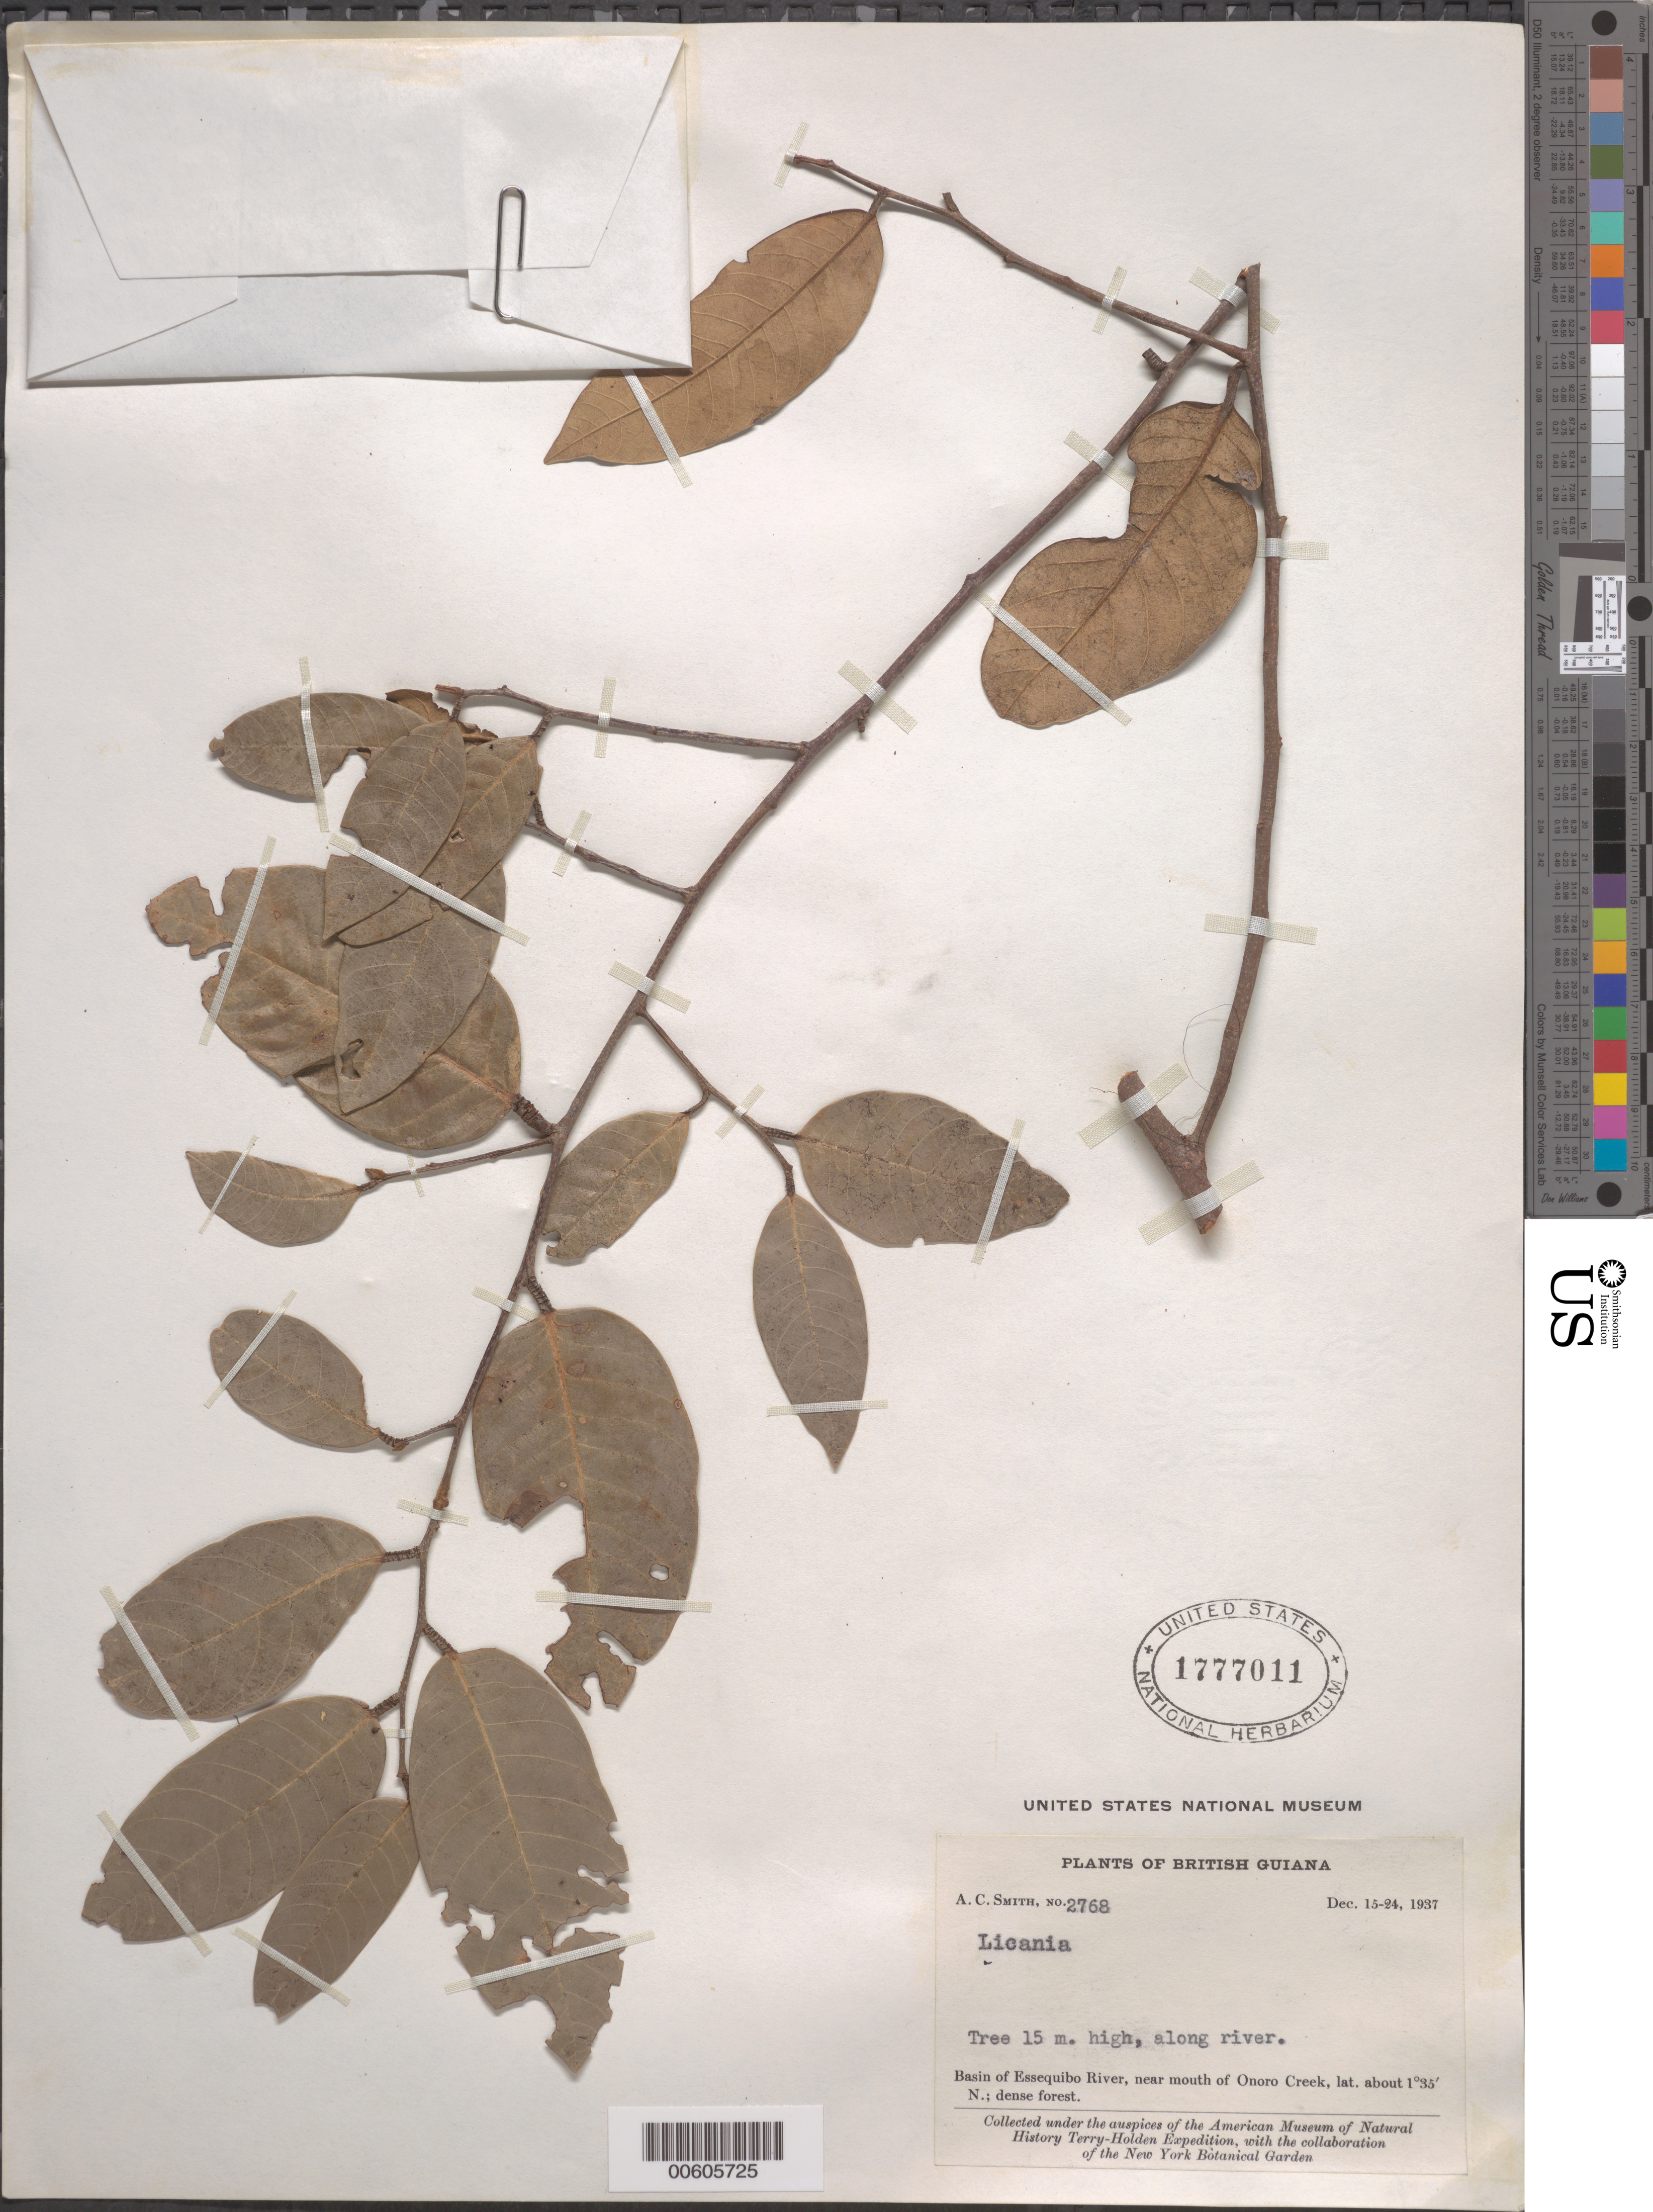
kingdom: Plantae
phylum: Tracheophyta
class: Magnoliopsida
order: Malpighiales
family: Chrysobalanaceae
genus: Licania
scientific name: Licania sp.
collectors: A. C. Smith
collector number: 2768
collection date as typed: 15-Dec-37 to 24-Dec-37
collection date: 1937-12-15/1937-12-24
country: Guyana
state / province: U. Takutu-U. Essequibo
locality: Onoro Creek (near mouth), Essequibo River basin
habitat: Dense forest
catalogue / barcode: US 1777011